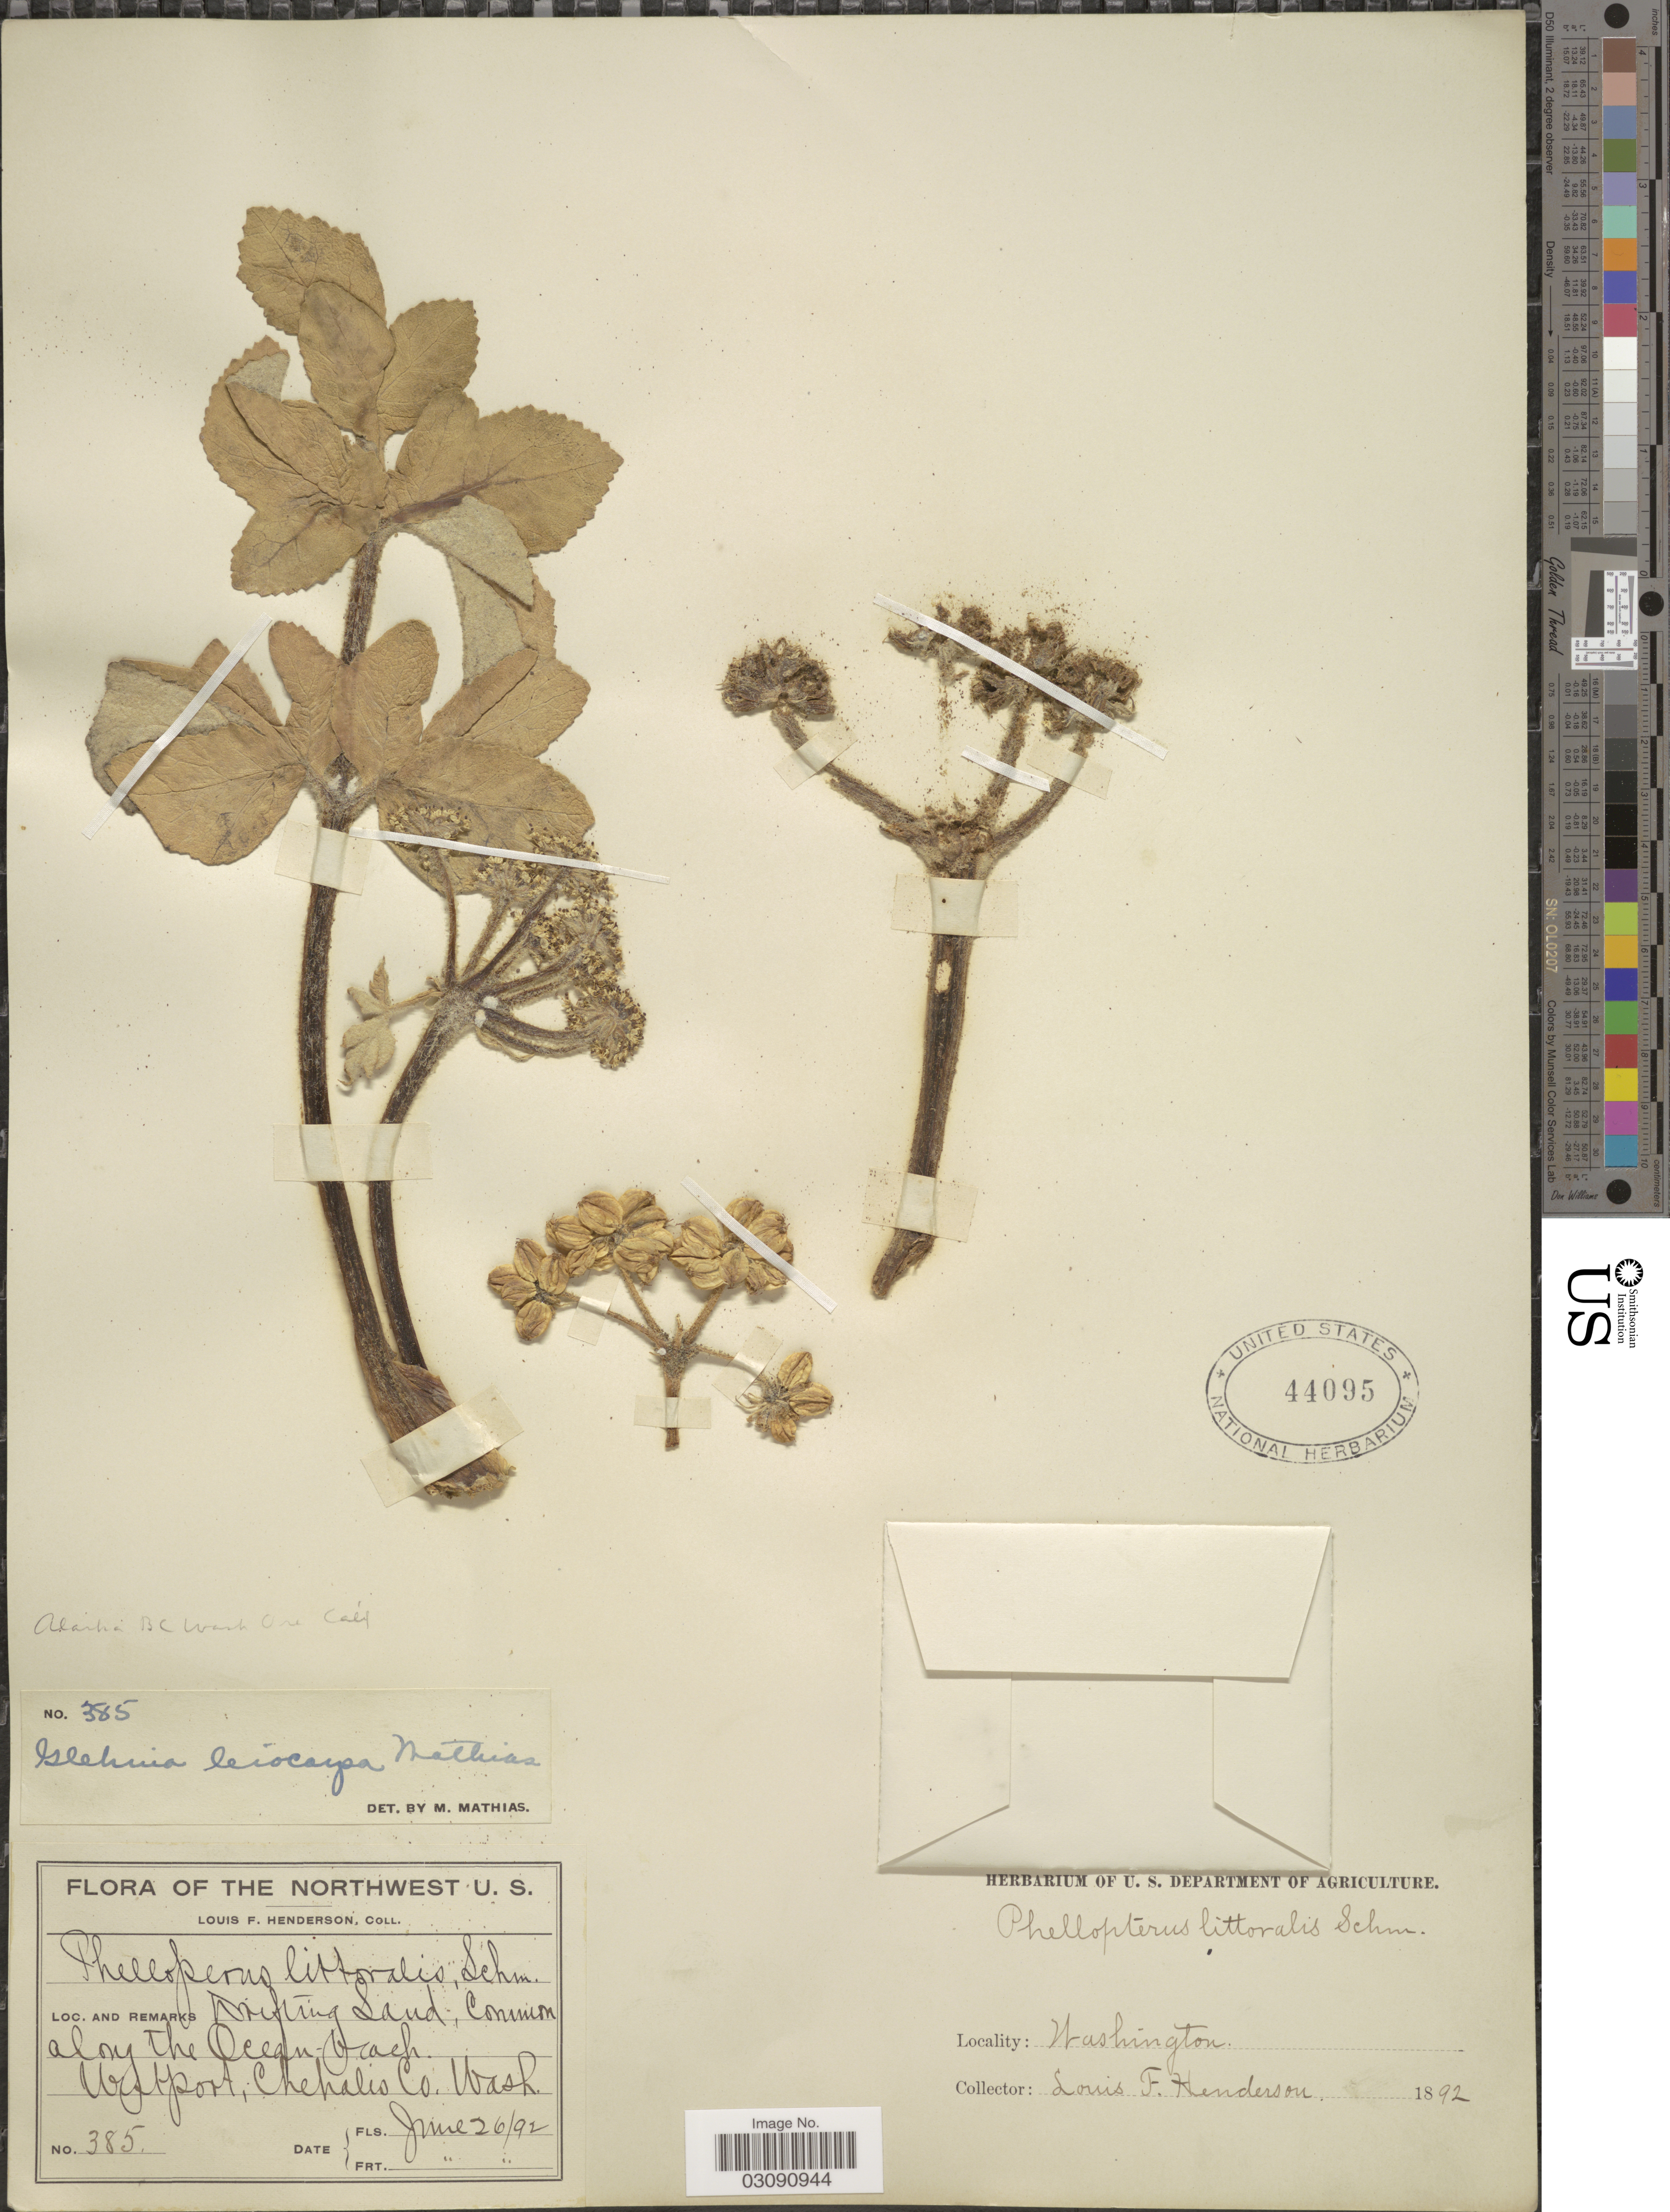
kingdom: Plantae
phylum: Tracheophyta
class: Magnoliopsida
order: Apiales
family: Apiaceae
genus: Glehnia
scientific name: Glehnia littoralis subsp. leiocarpa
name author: (Mathias) Hultén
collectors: L. Henderson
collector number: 385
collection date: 1892-06-26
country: United States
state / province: Washington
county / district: Grays Harbor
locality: The Northwest, Common along the Ocean beach, Westport, Chehalis Co.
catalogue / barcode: US 44095